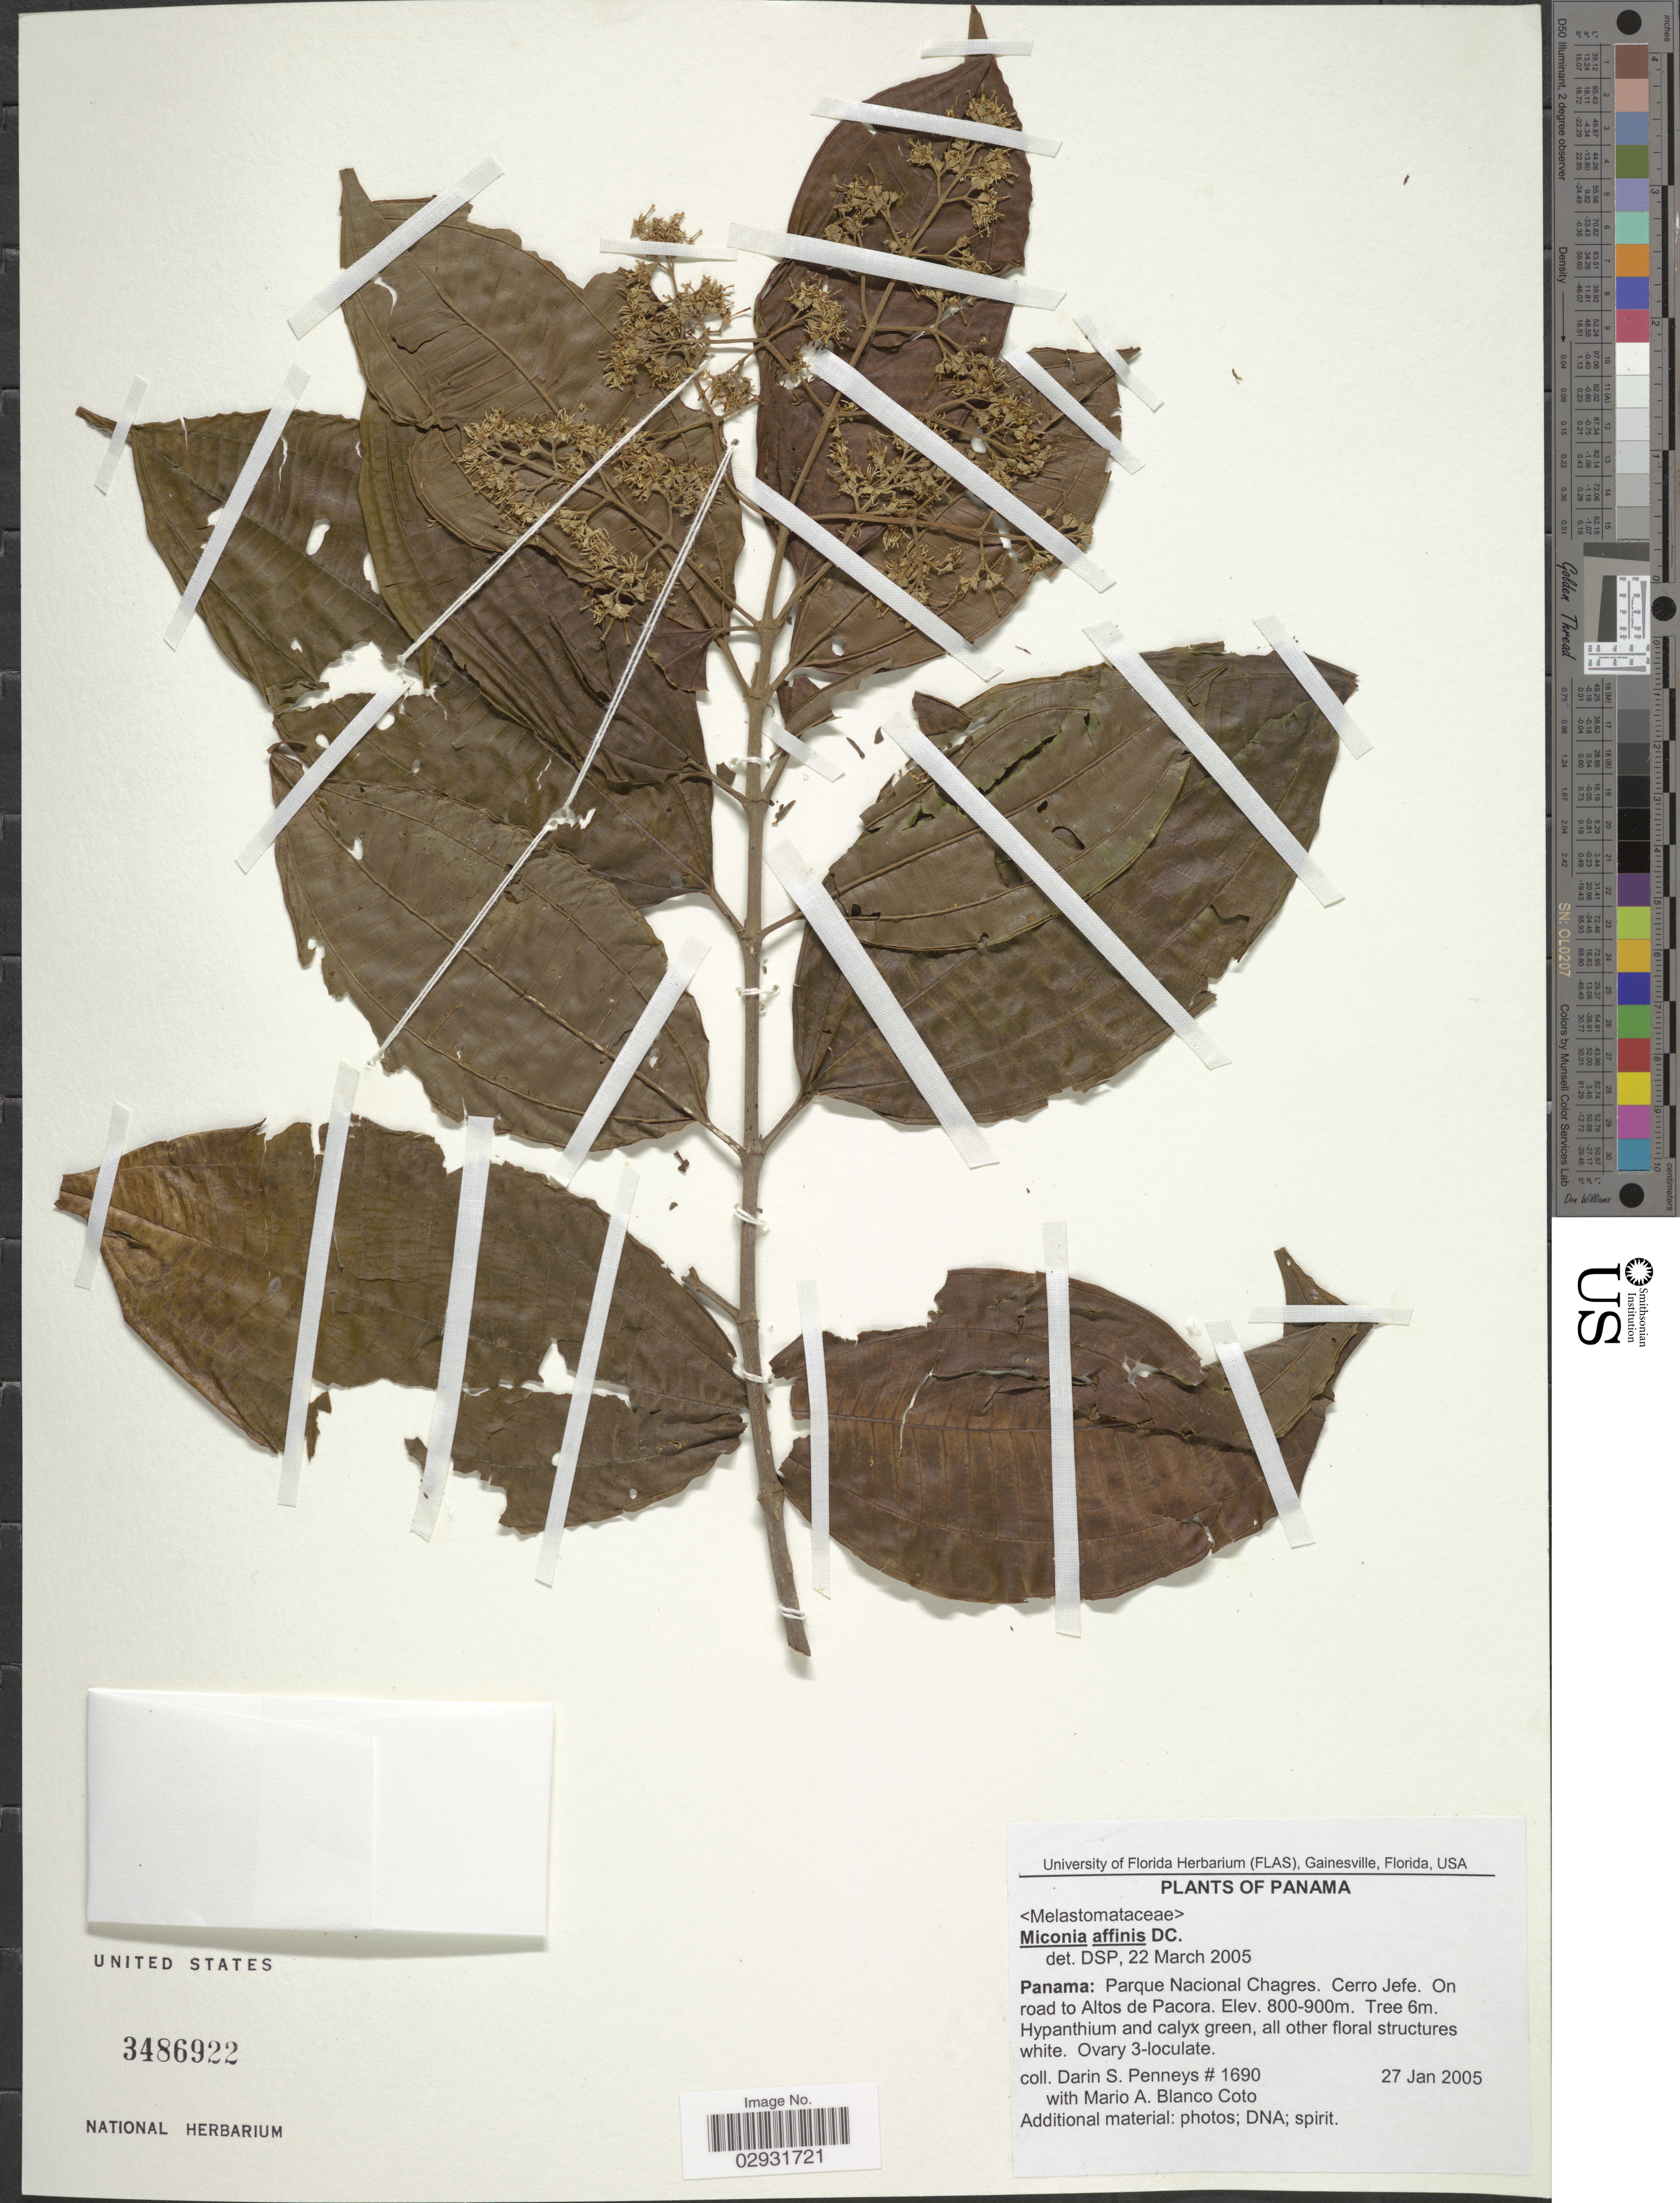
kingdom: Plantae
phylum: Tracheophyta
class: Magnoliopsida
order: Myrtales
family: Melastomataceae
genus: Miconia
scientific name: Miconia affinis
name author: DC.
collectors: D. S. Penneys & M. Blanco Coto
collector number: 1690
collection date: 2005-01-27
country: Panama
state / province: Panamá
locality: Panama: Parque Nacional Chagres. Cerro Jefe. On road to Altos de Pacora.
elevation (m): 800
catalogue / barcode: US 3486922